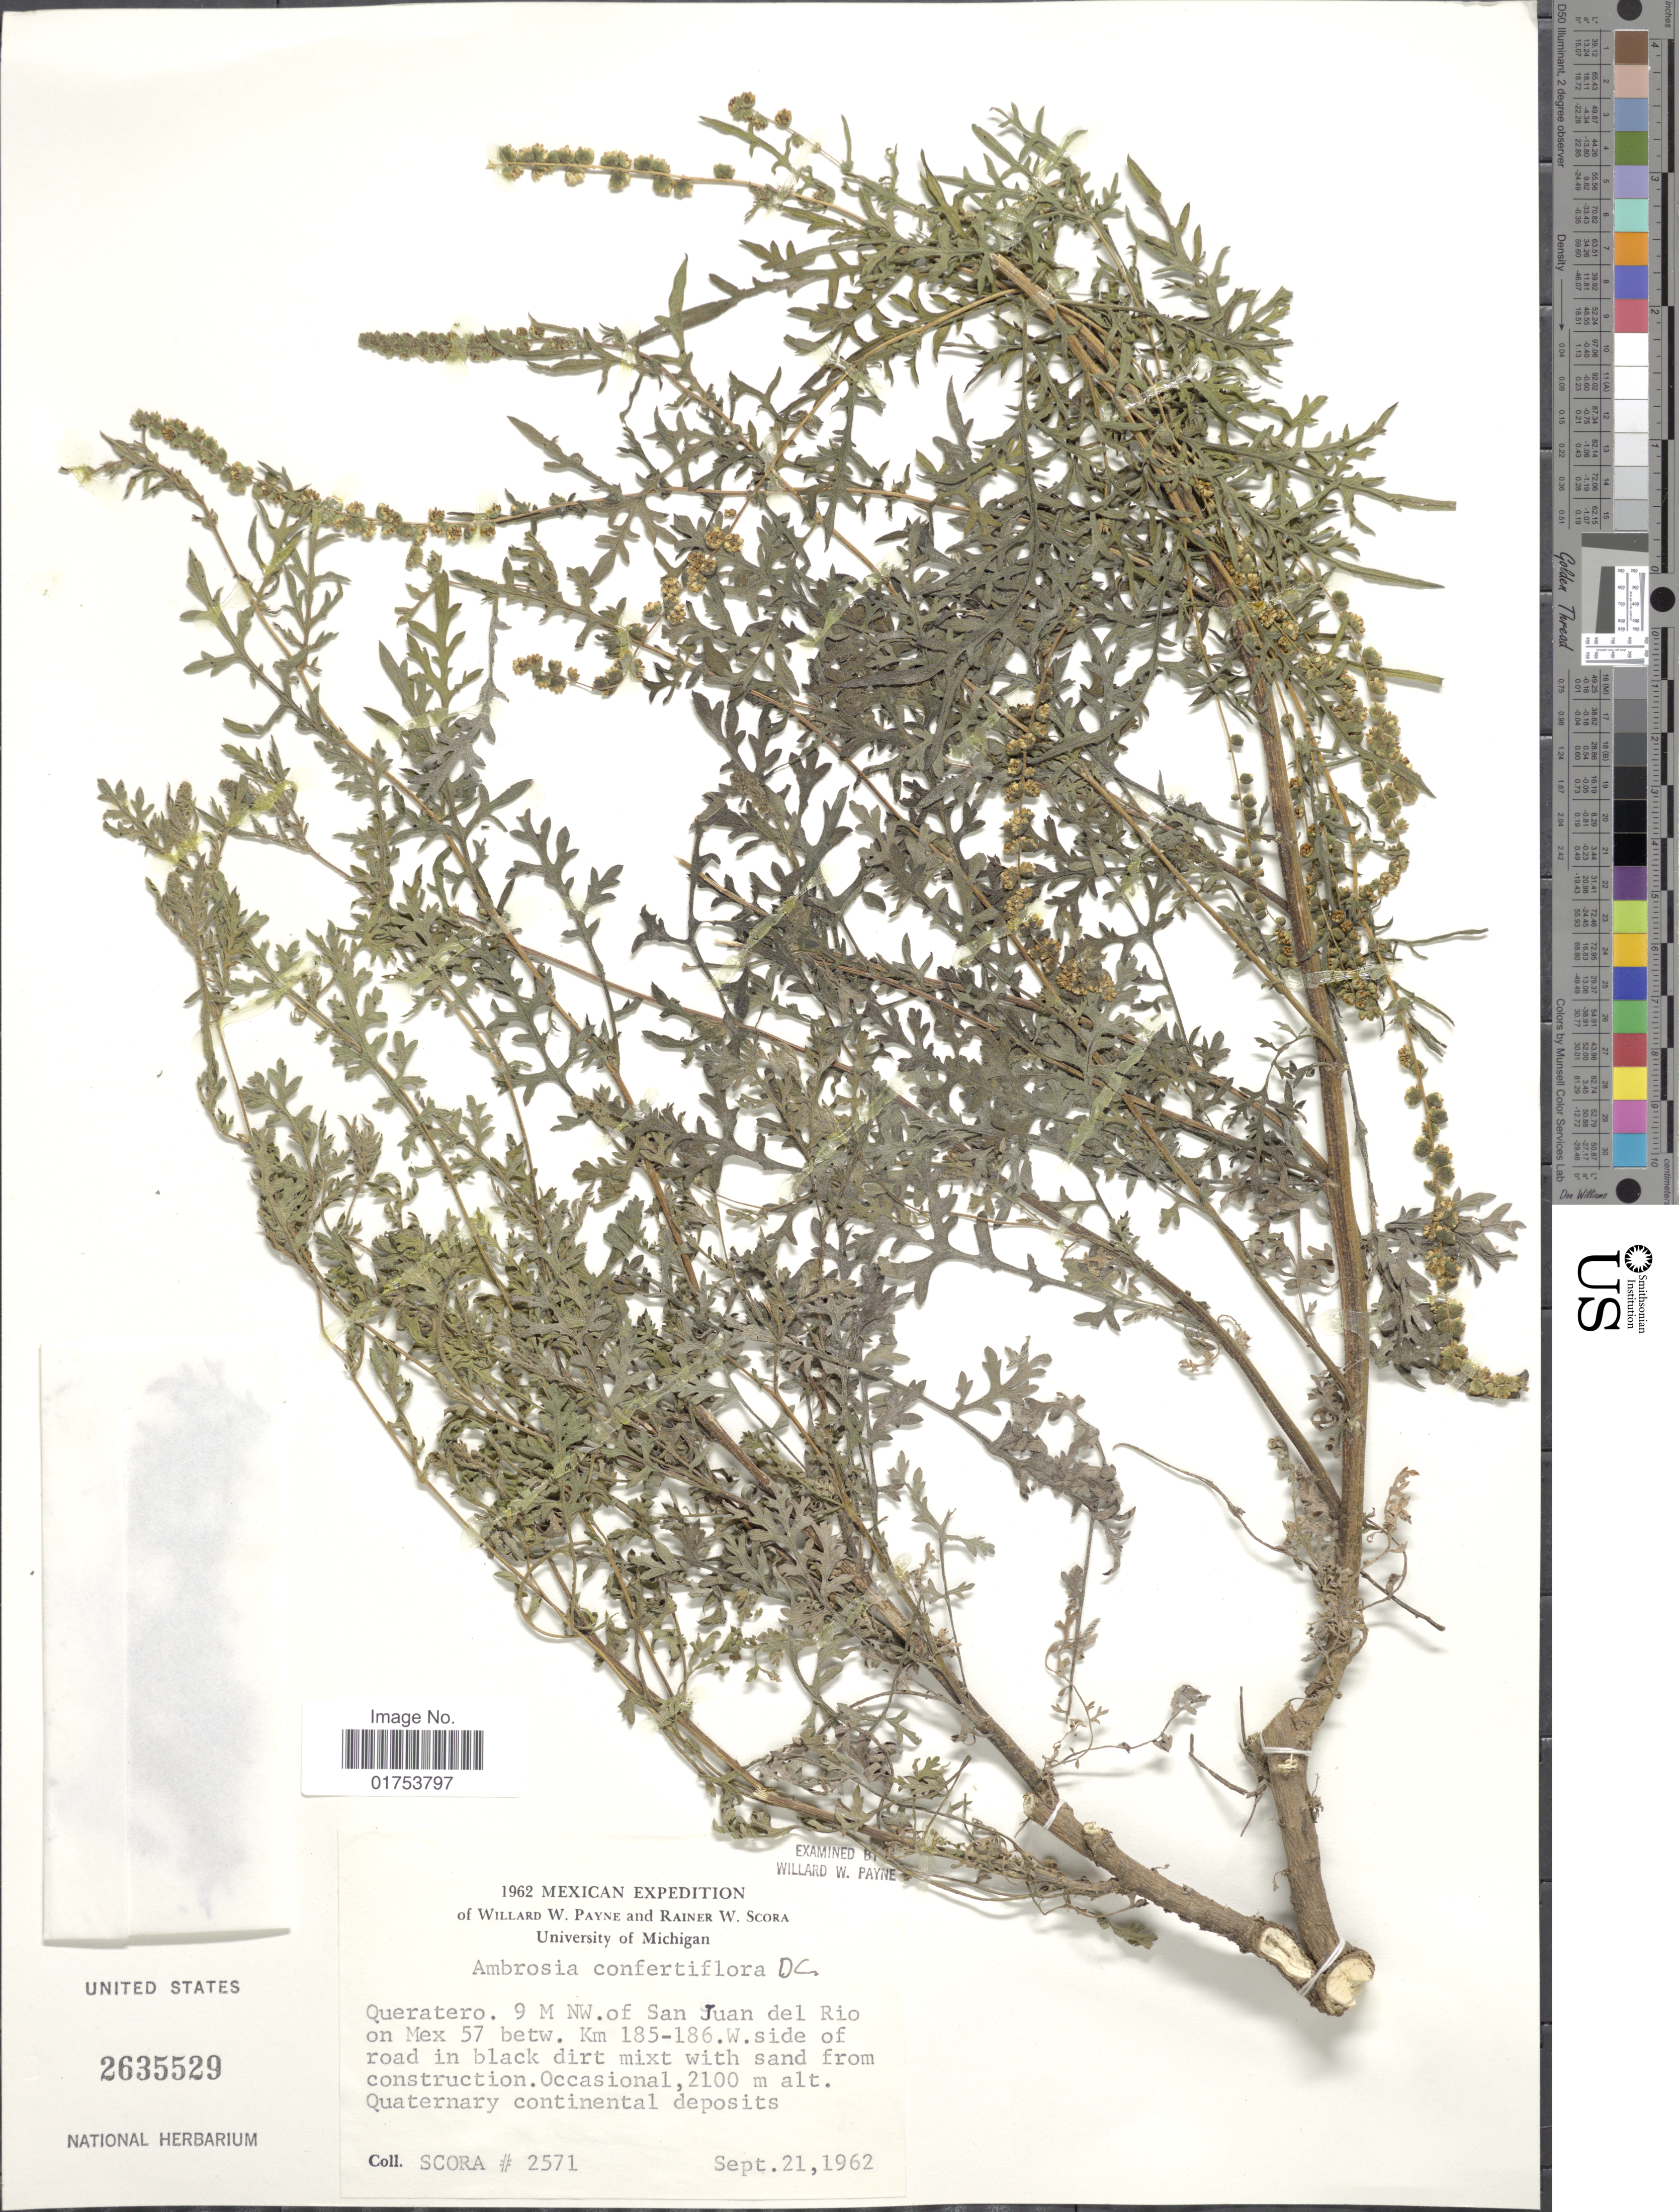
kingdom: Plantae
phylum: Tracheophyta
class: Magnoliopsida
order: Asterales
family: Asteraceae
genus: Ambrosia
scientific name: Ambrosia confertiflora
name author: DC.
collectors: R. Scora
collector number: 2571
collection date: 1962-09-21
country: Mexico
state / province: Querétaro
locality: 9 M NW. of San Juan del Rio on Mex 57 betw. Km. 185-186 W. side of road in black dirt mixt with sand from construction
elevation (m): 2100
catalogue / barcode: US 2635529